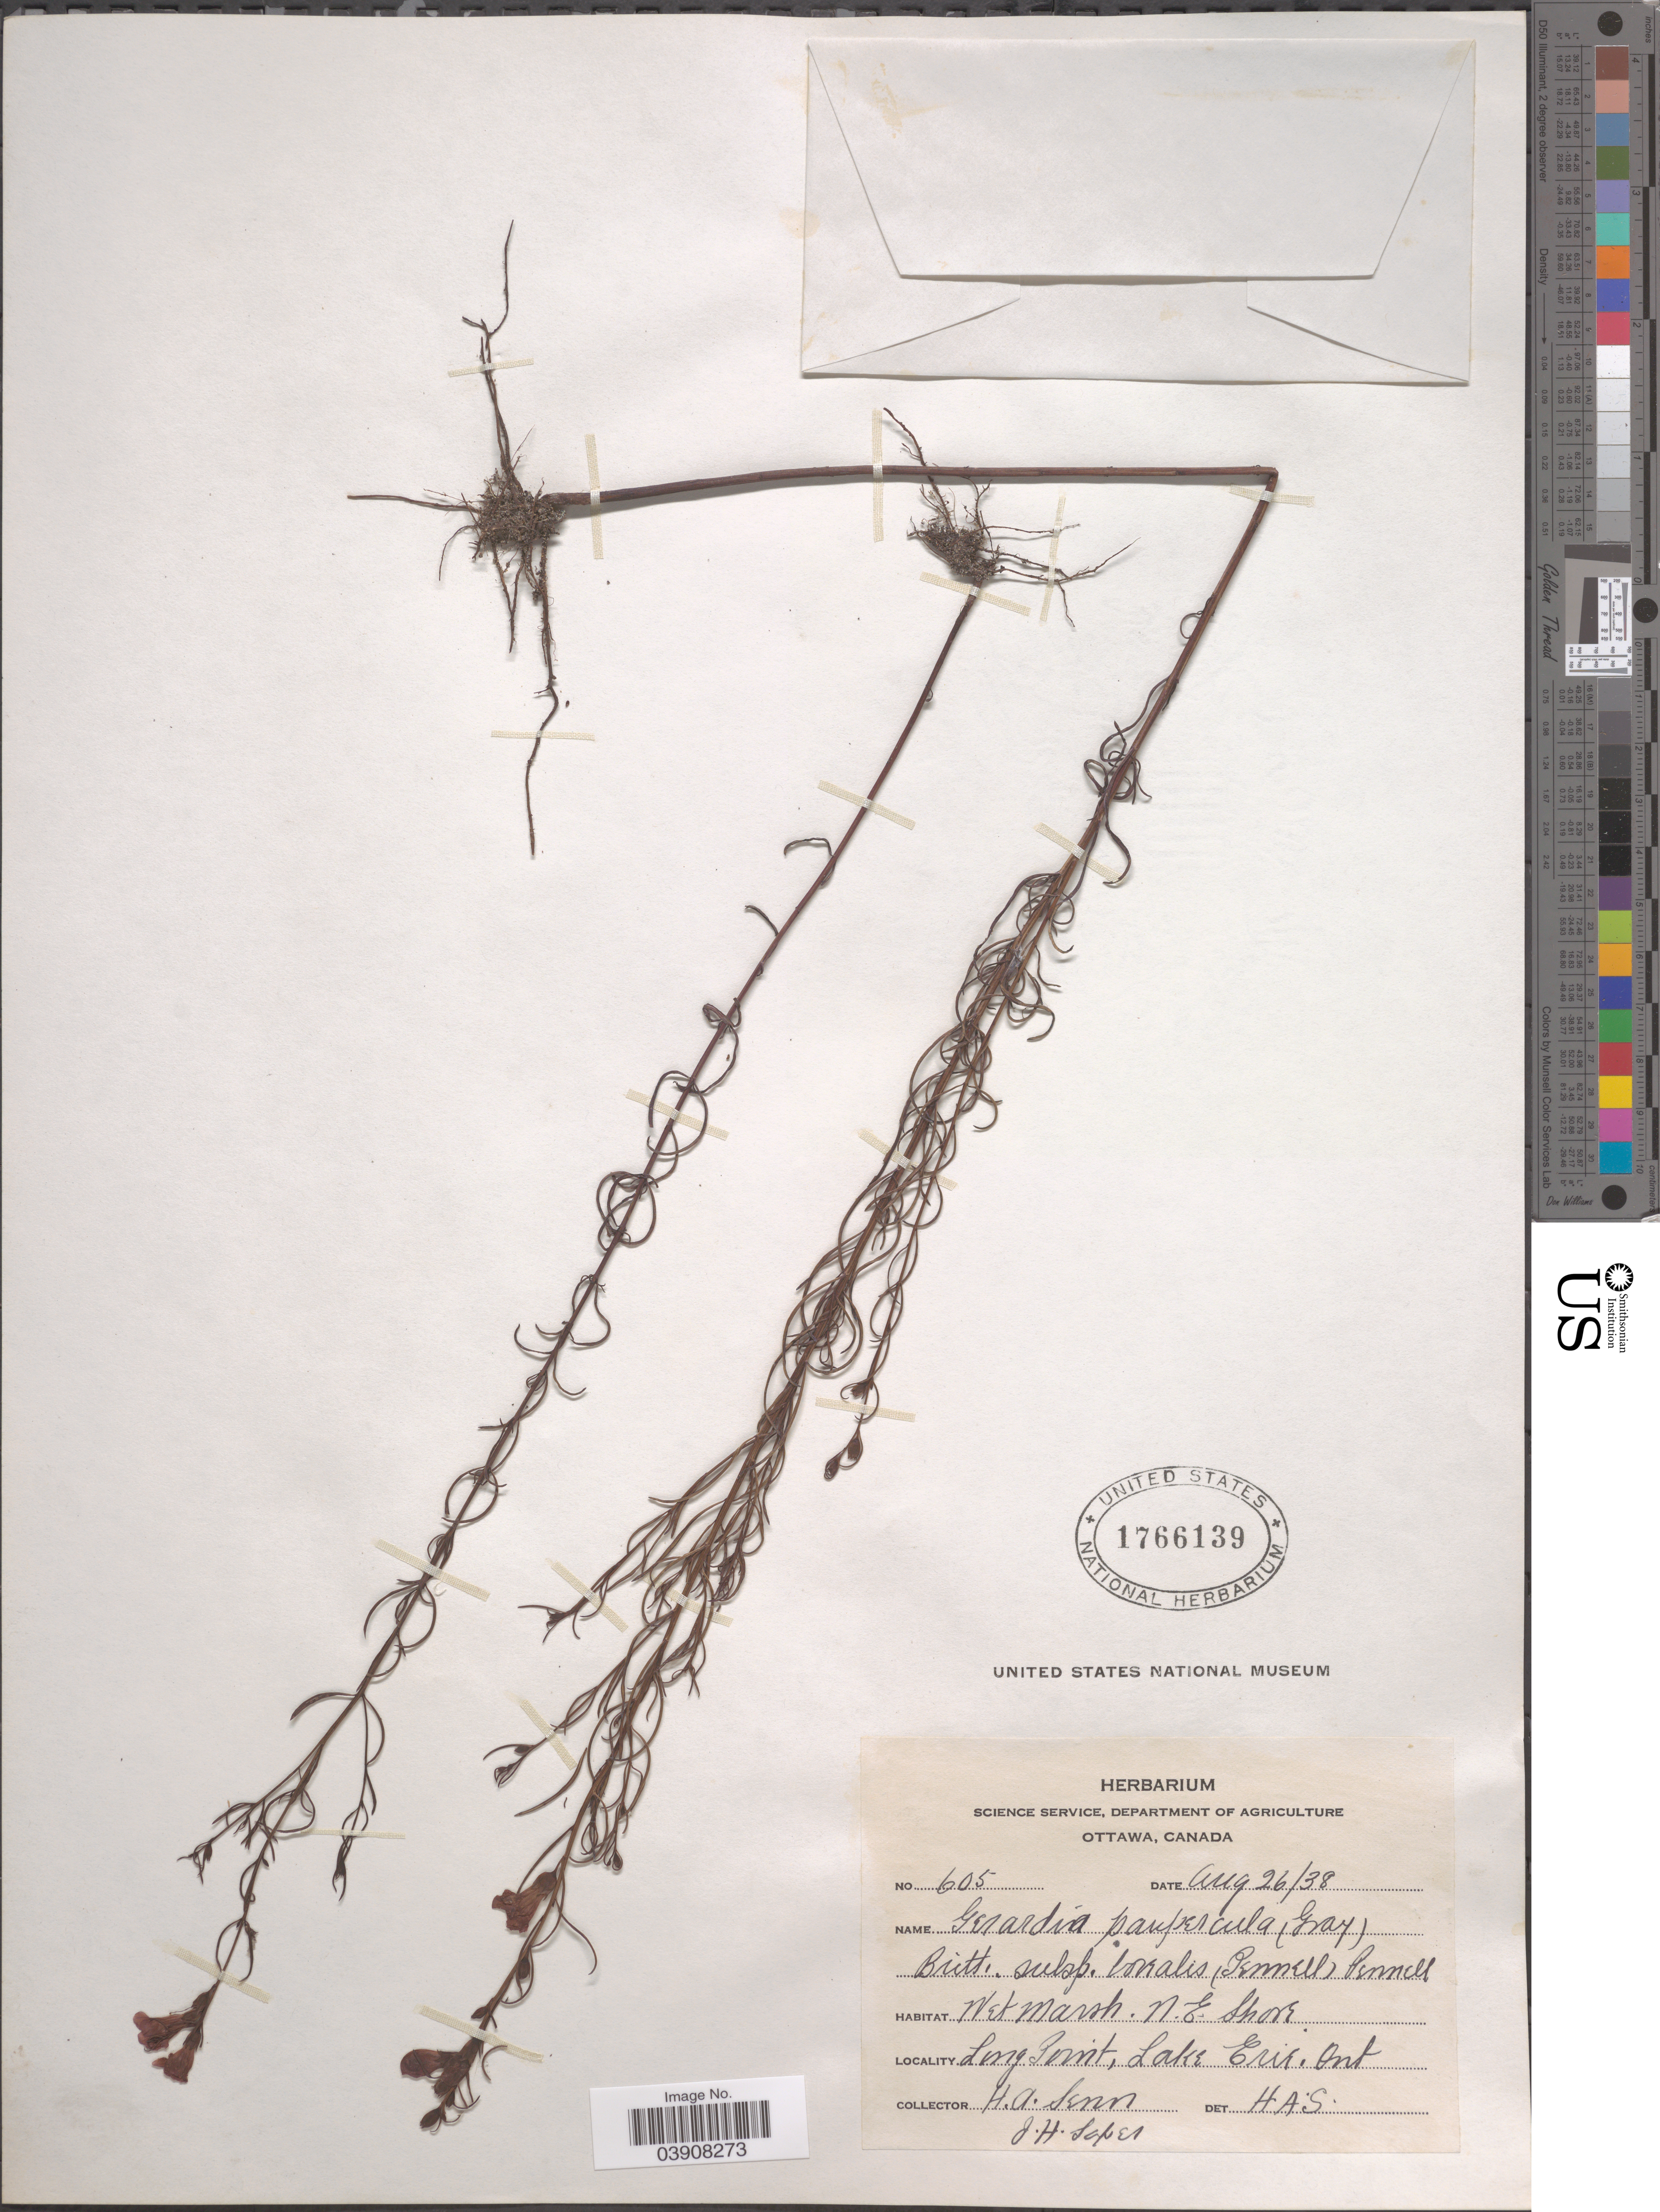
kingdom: Plantae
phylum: Tracheophyta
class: Magnoliopsida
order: Lamiales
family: Orobanchaceae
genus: Agalinis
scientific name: Agalinis paupercula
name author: (A. Gray) Britton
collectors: H. Senn & J. H. Soper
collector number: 605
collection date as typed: Transcribed d/m/y: 26/8/38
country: Canada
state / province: Ontario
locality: N.E. Shore. Long Point, Lake Erie.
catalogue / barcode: US 1766139